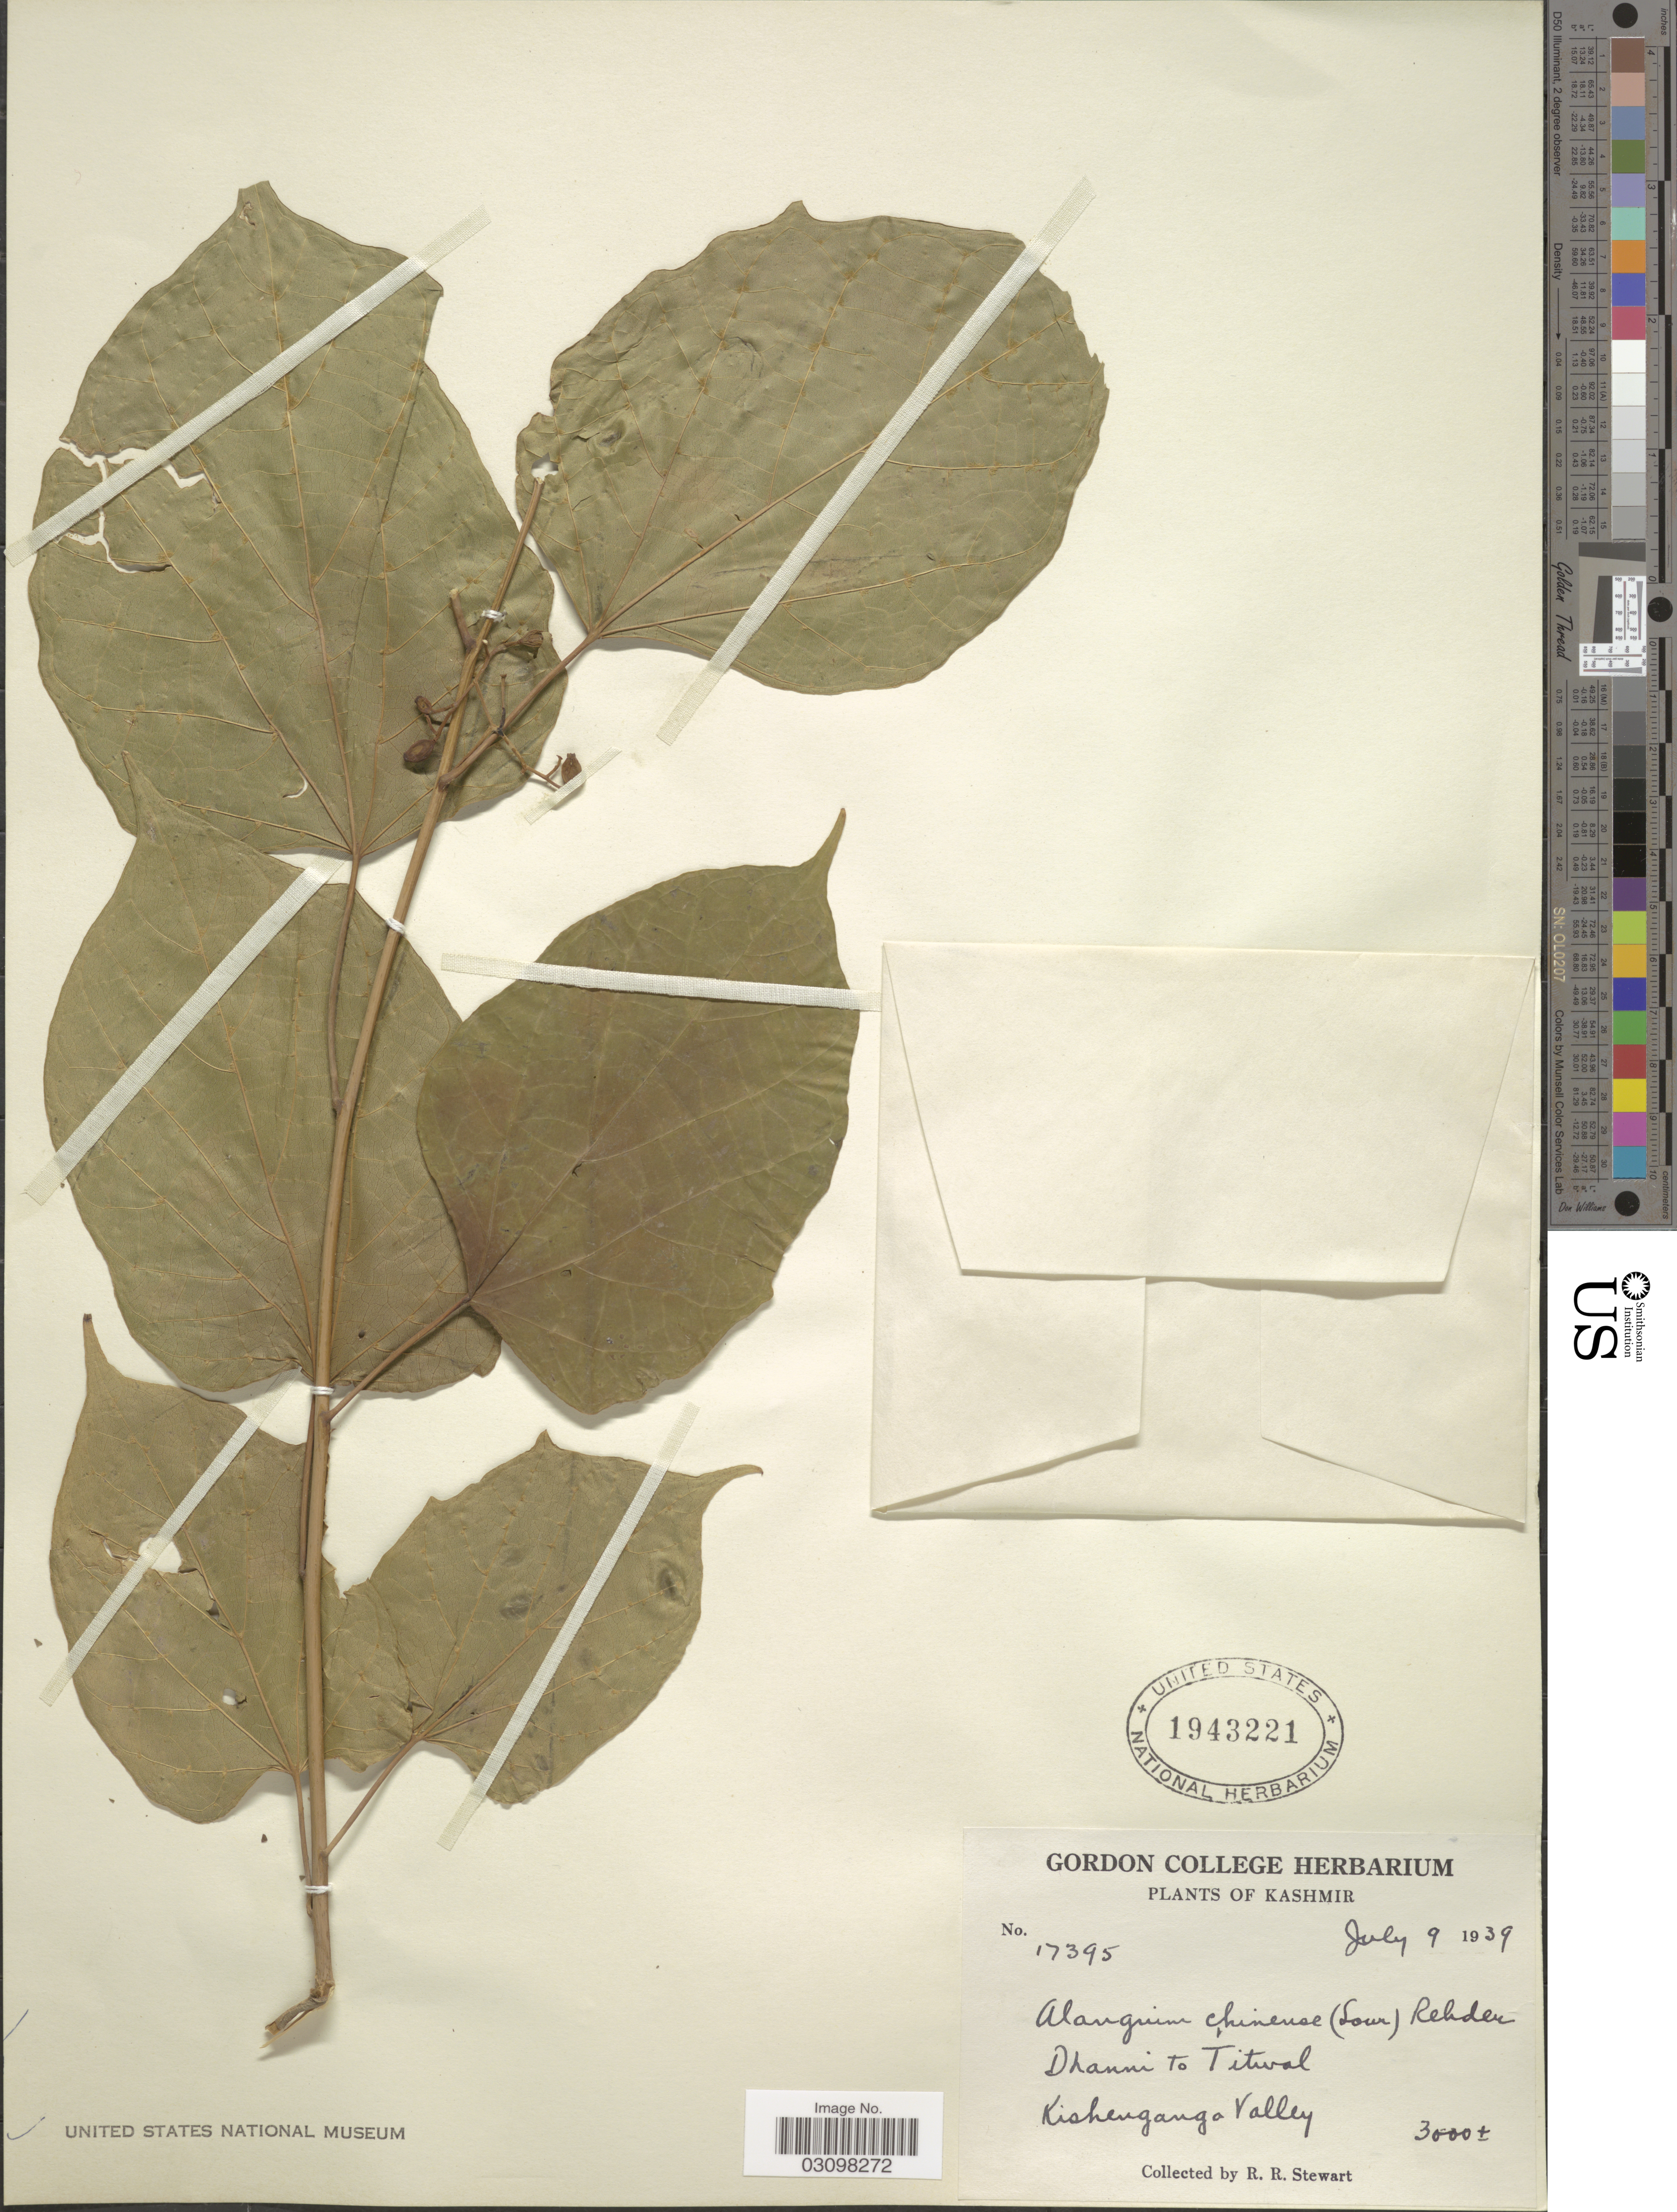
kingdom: Plantae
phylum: Tracheophyta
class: Magnoliopsida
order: Cornales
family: Cornaceae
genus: Alangium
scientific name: Alangium chinense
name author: (Harms) Rehder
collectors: R. Stewart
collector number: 17395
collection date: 1939-07-09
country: India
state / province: Jammu and Kashmir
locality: Kashmir. Dhanni to Titwal. Kishenganga Valley.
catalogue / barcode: US 1943221